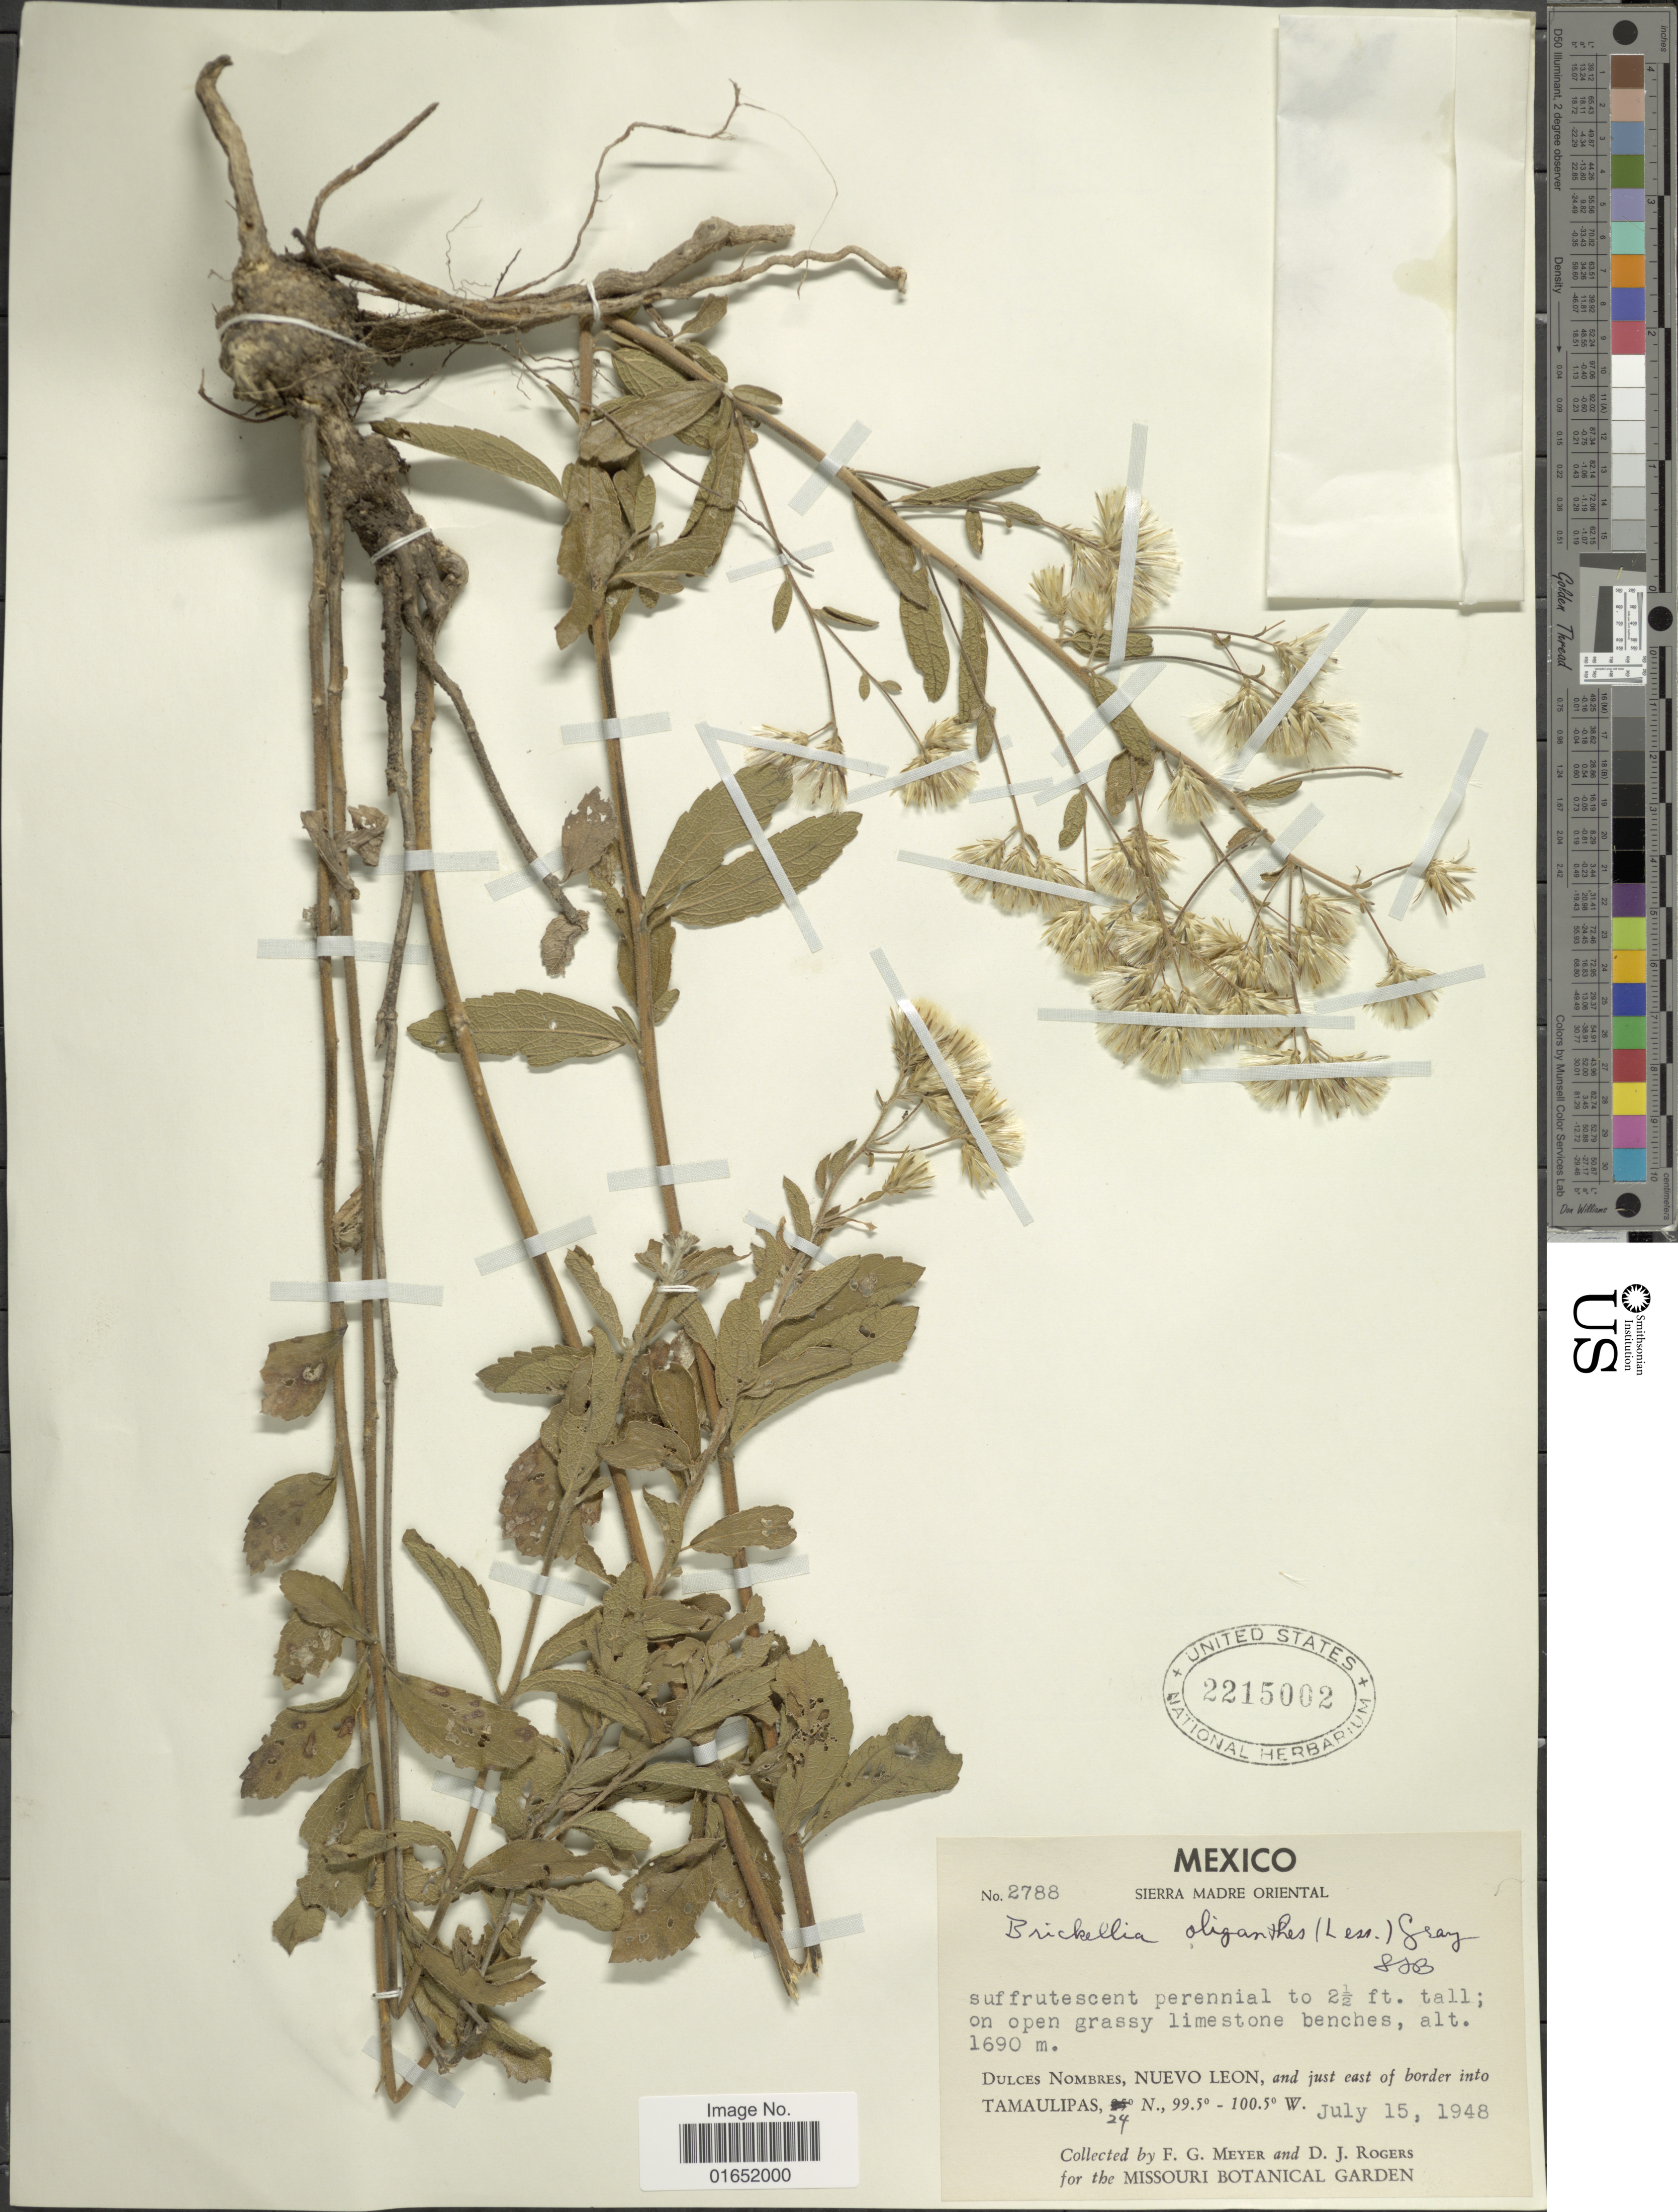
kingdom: Plantae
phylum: Tracheophyta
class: Magnoliopsida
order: Asterales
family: Asteraceae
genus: Brickellia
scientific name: Brickellia oliganthes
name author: (Less.) A. Gray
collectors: F. G. Meyer & D. J. Rogers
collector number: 2788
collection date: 1948-07-15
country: Mexico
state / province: Tamaulipas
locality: Sierra Madre Oriental, Dulces Nombres, Nuevo Leon, and just east of border into Tamaulipas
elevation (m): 1690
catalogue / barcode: US 2215002